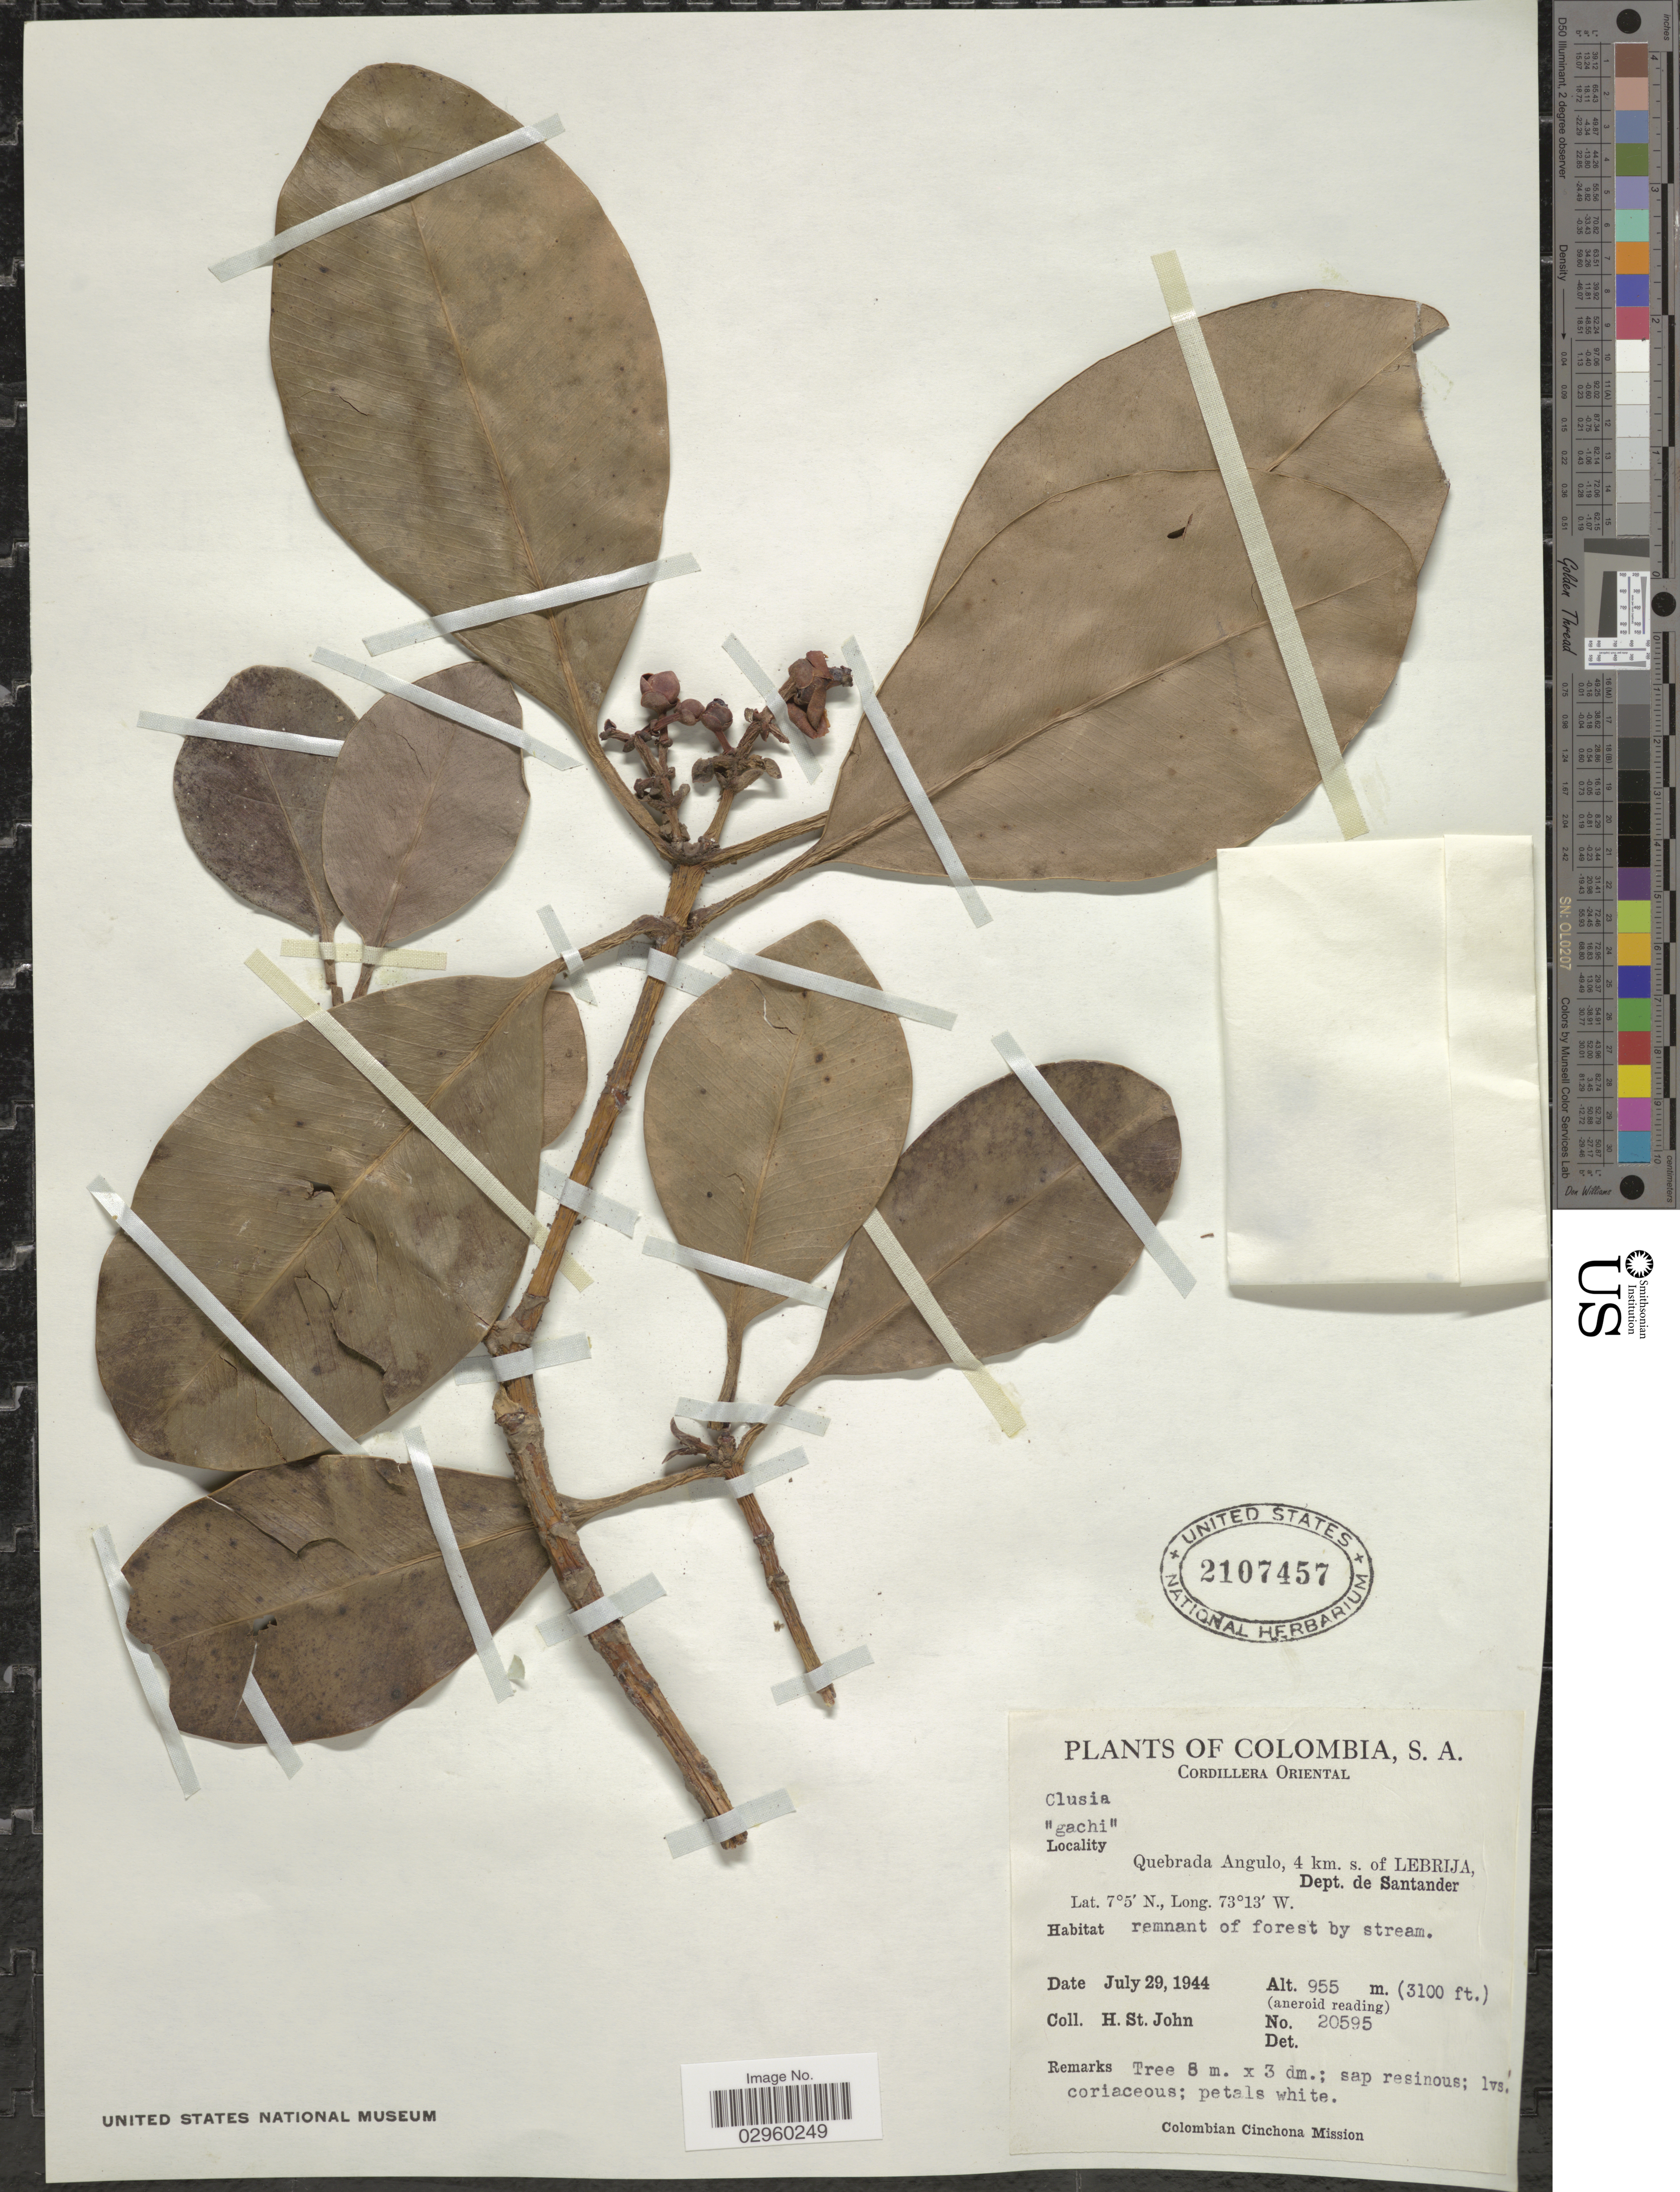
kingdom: Plantae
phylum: Tracheophyta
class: Magnoliopsida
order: Malpighiales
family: Clusiaceae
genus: Clusia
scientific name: Clusia sp.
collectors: H. St. John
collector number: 20595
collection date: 1944-07-29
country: Colombia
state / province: Santander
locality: Cordillera Oriental, Quebrada Angulo, 4 km. s. of Lebrija, Dept. de Santander.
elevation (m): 955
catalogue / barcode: US 2107457